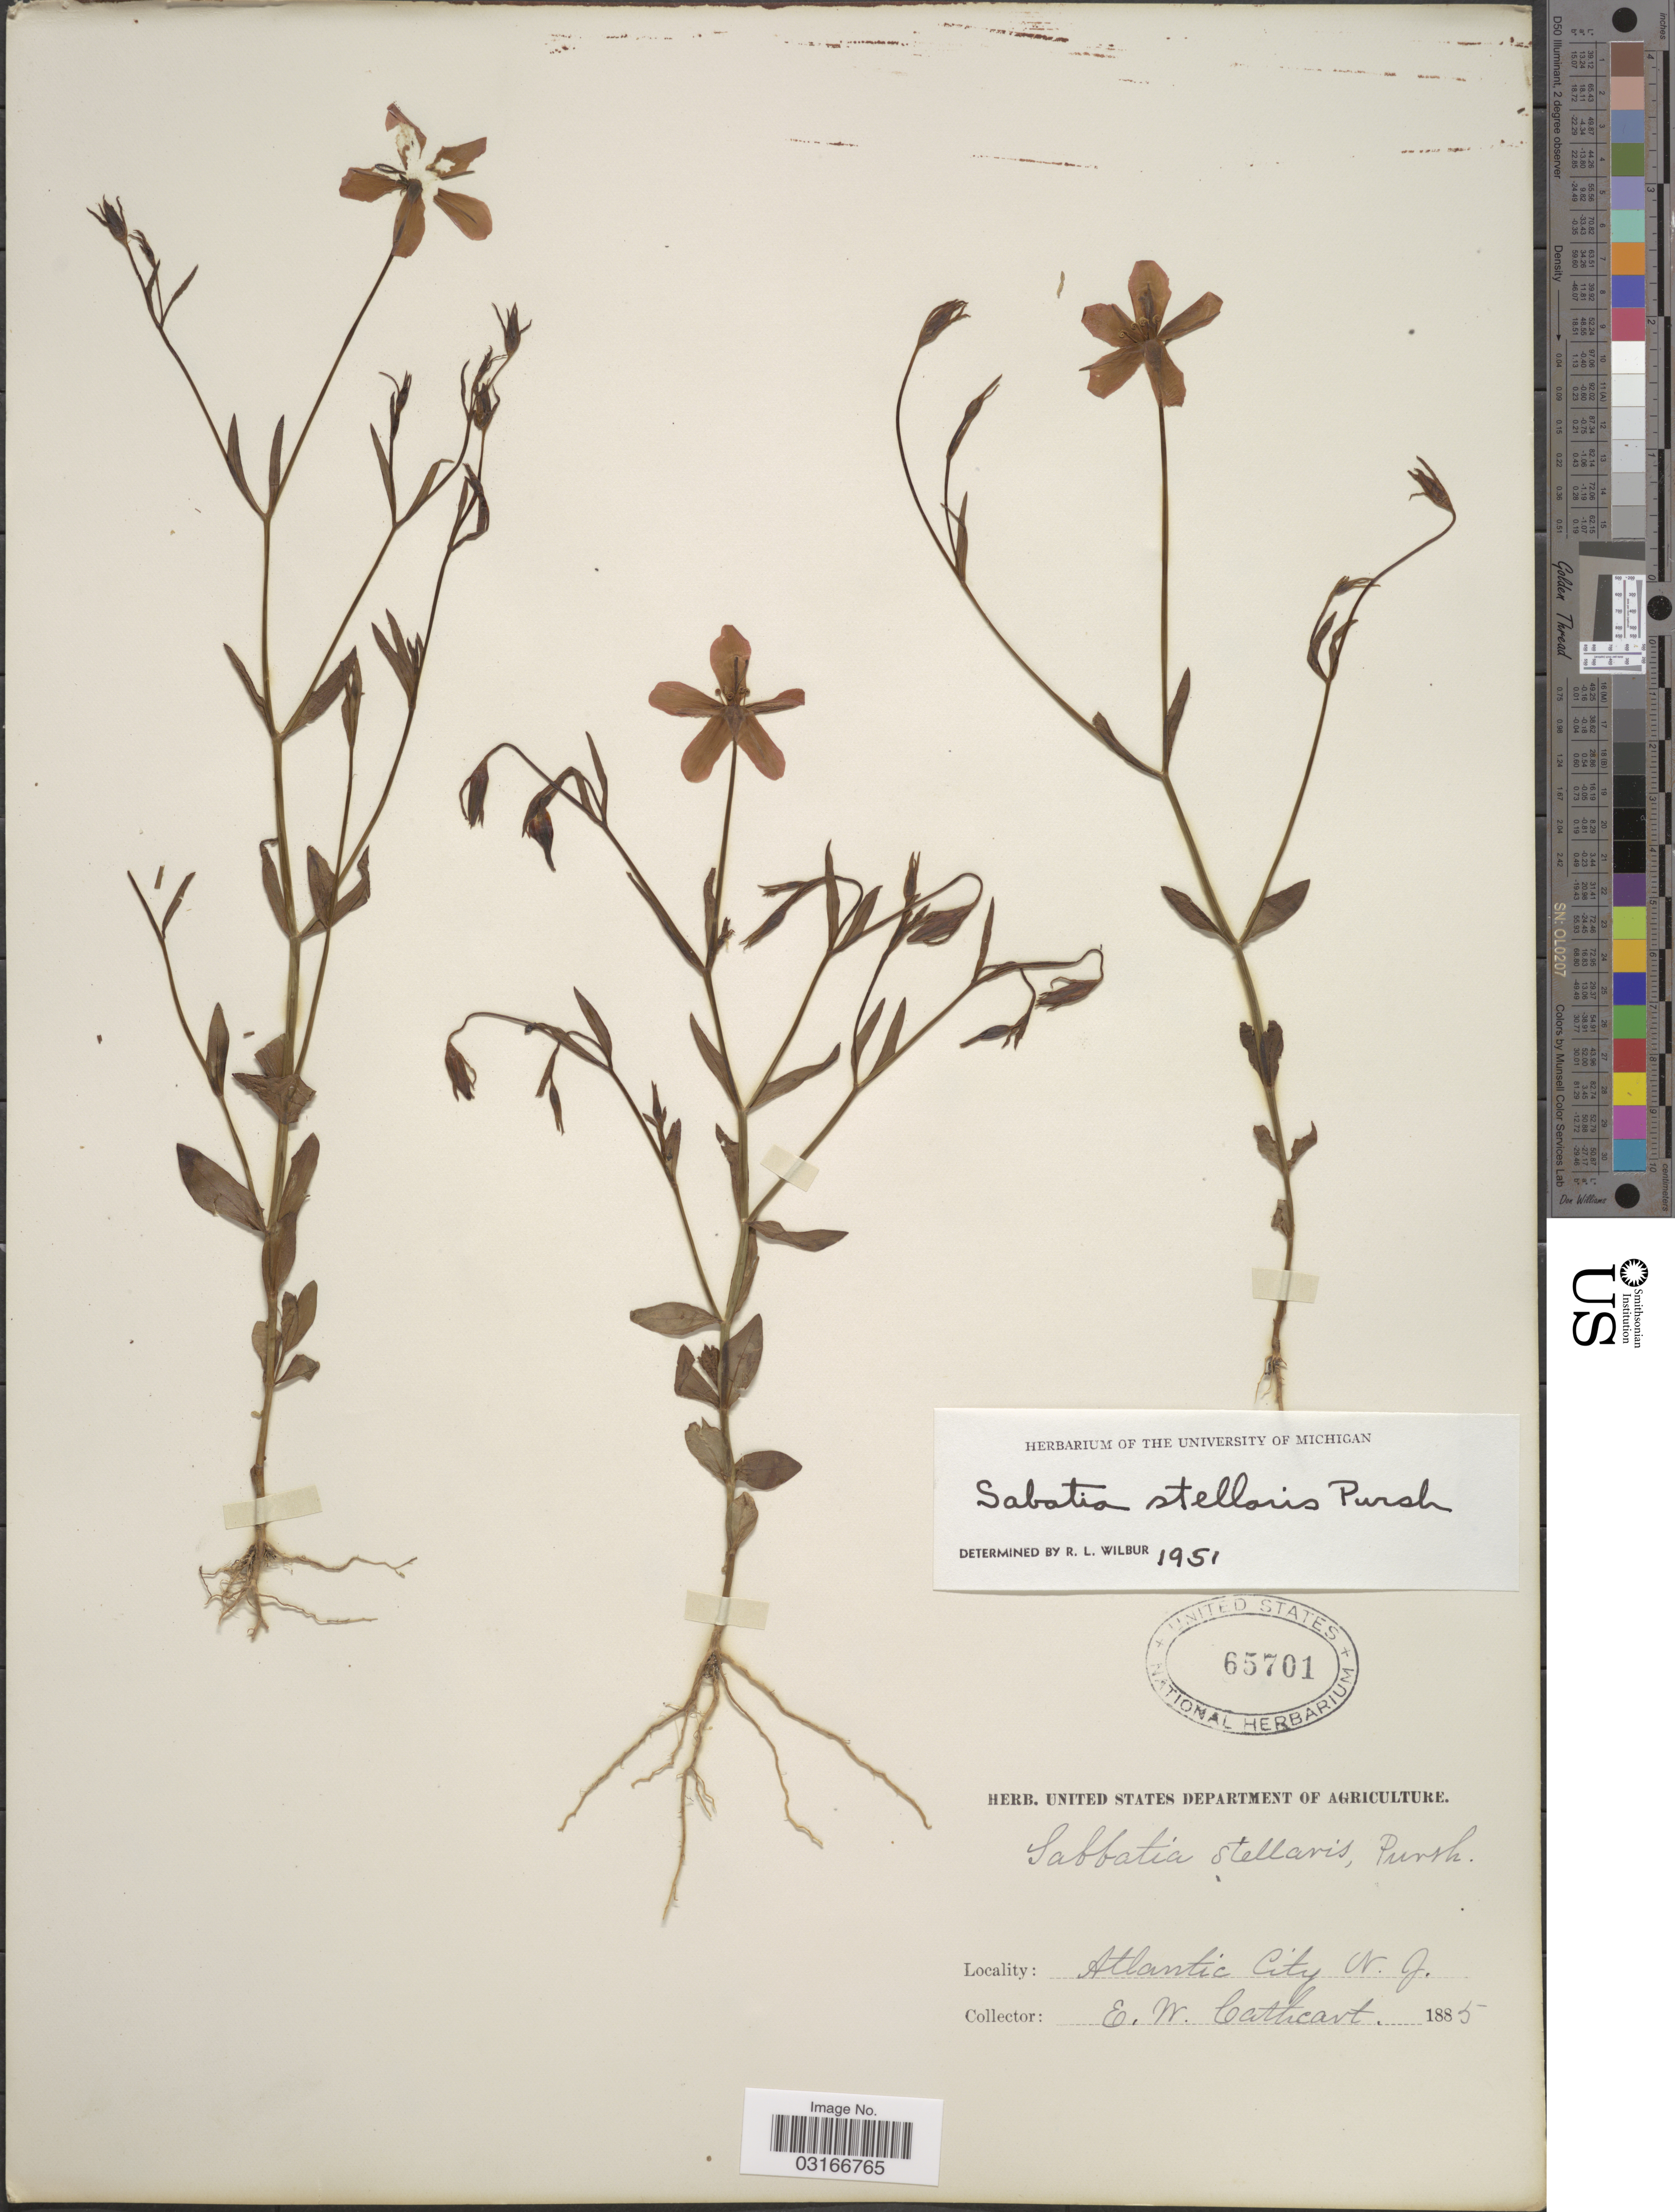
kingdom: Plantae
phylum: Tracheophyta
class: Magnoliopsida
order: Gentianales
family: Gentianaceae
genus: Sabatia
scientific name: Sabatia stellaris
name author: Pursh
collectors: E. Cathcart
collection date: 1885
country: United States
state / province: New Jersey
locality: Atlantic City N. J.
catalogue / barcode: US 65701